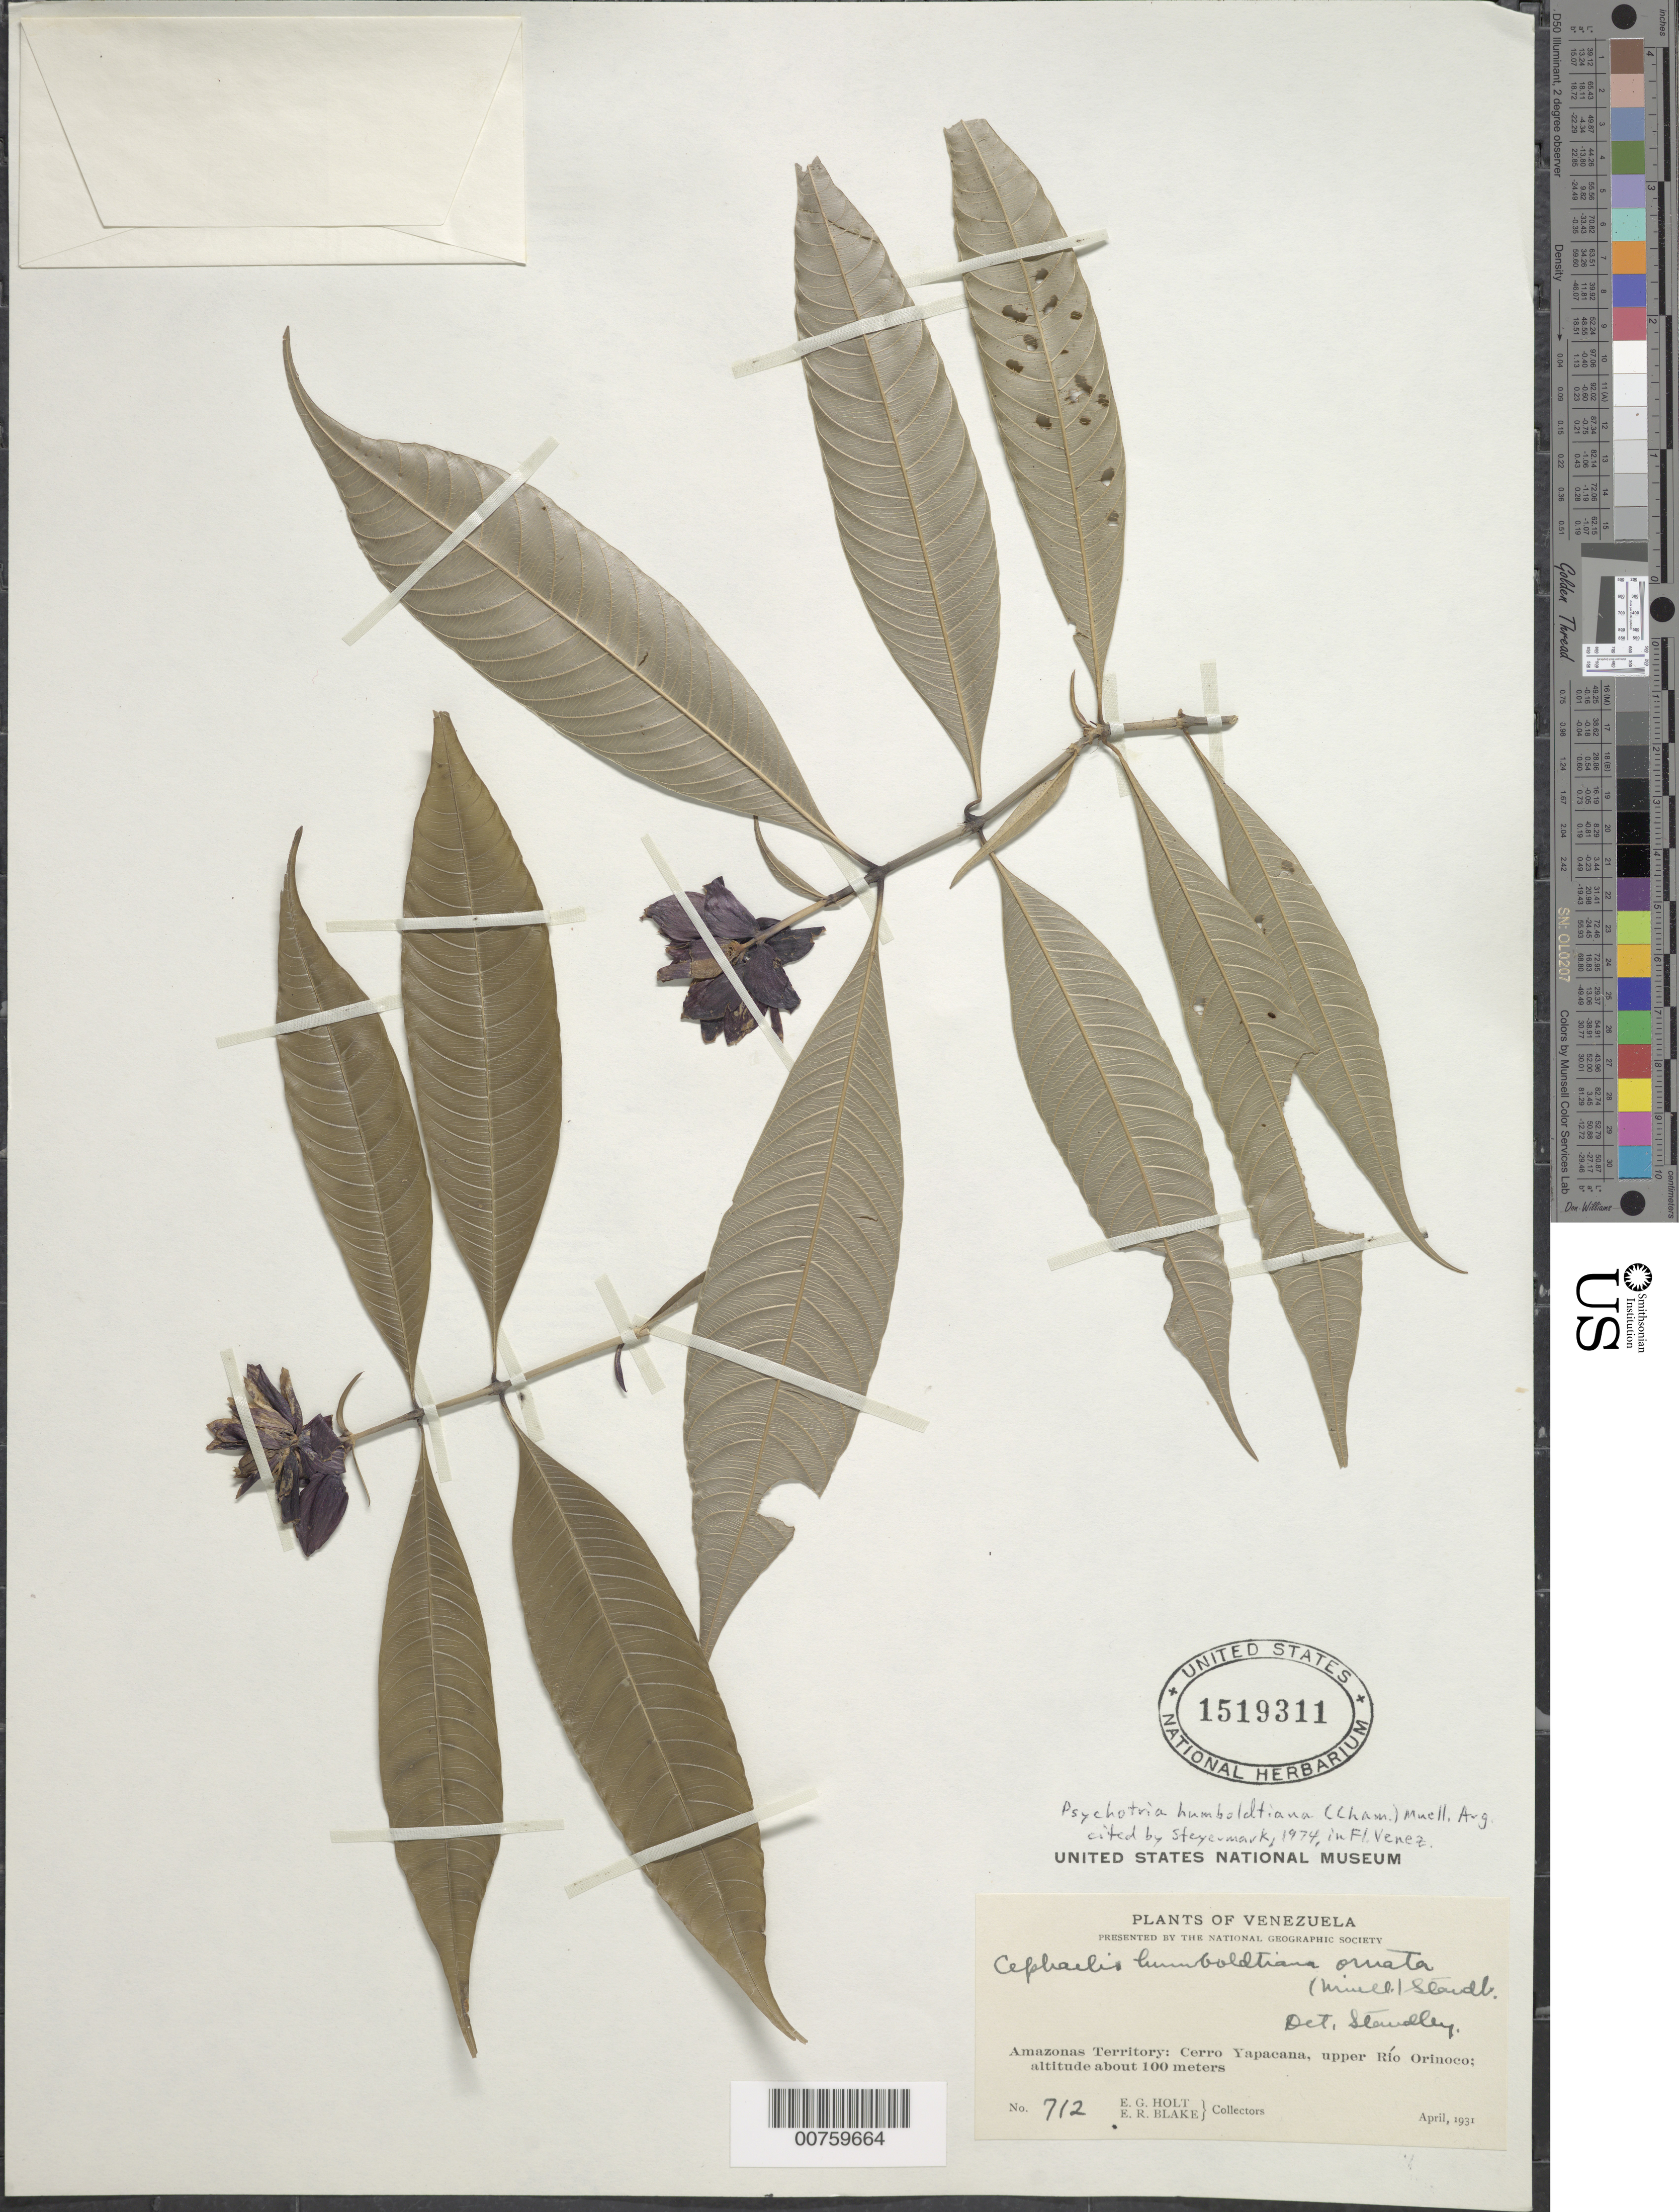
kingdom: Plantae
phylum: Tracheophyta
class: Magnoliopsida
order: Gentianales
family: Rubiaceae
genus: Psychotria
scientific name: Psychotria humboldtiana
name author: (Cham.) Müll. Arg.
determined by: Standley, Paul C.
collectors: E. Holt & E. R. Blake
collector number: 712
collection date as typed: Apr-31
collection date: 1931-04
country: Venezuela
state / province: Amazonas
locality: Cerro Yapacána, upper Río Orinoco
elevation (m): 100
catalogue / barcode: US 1519311